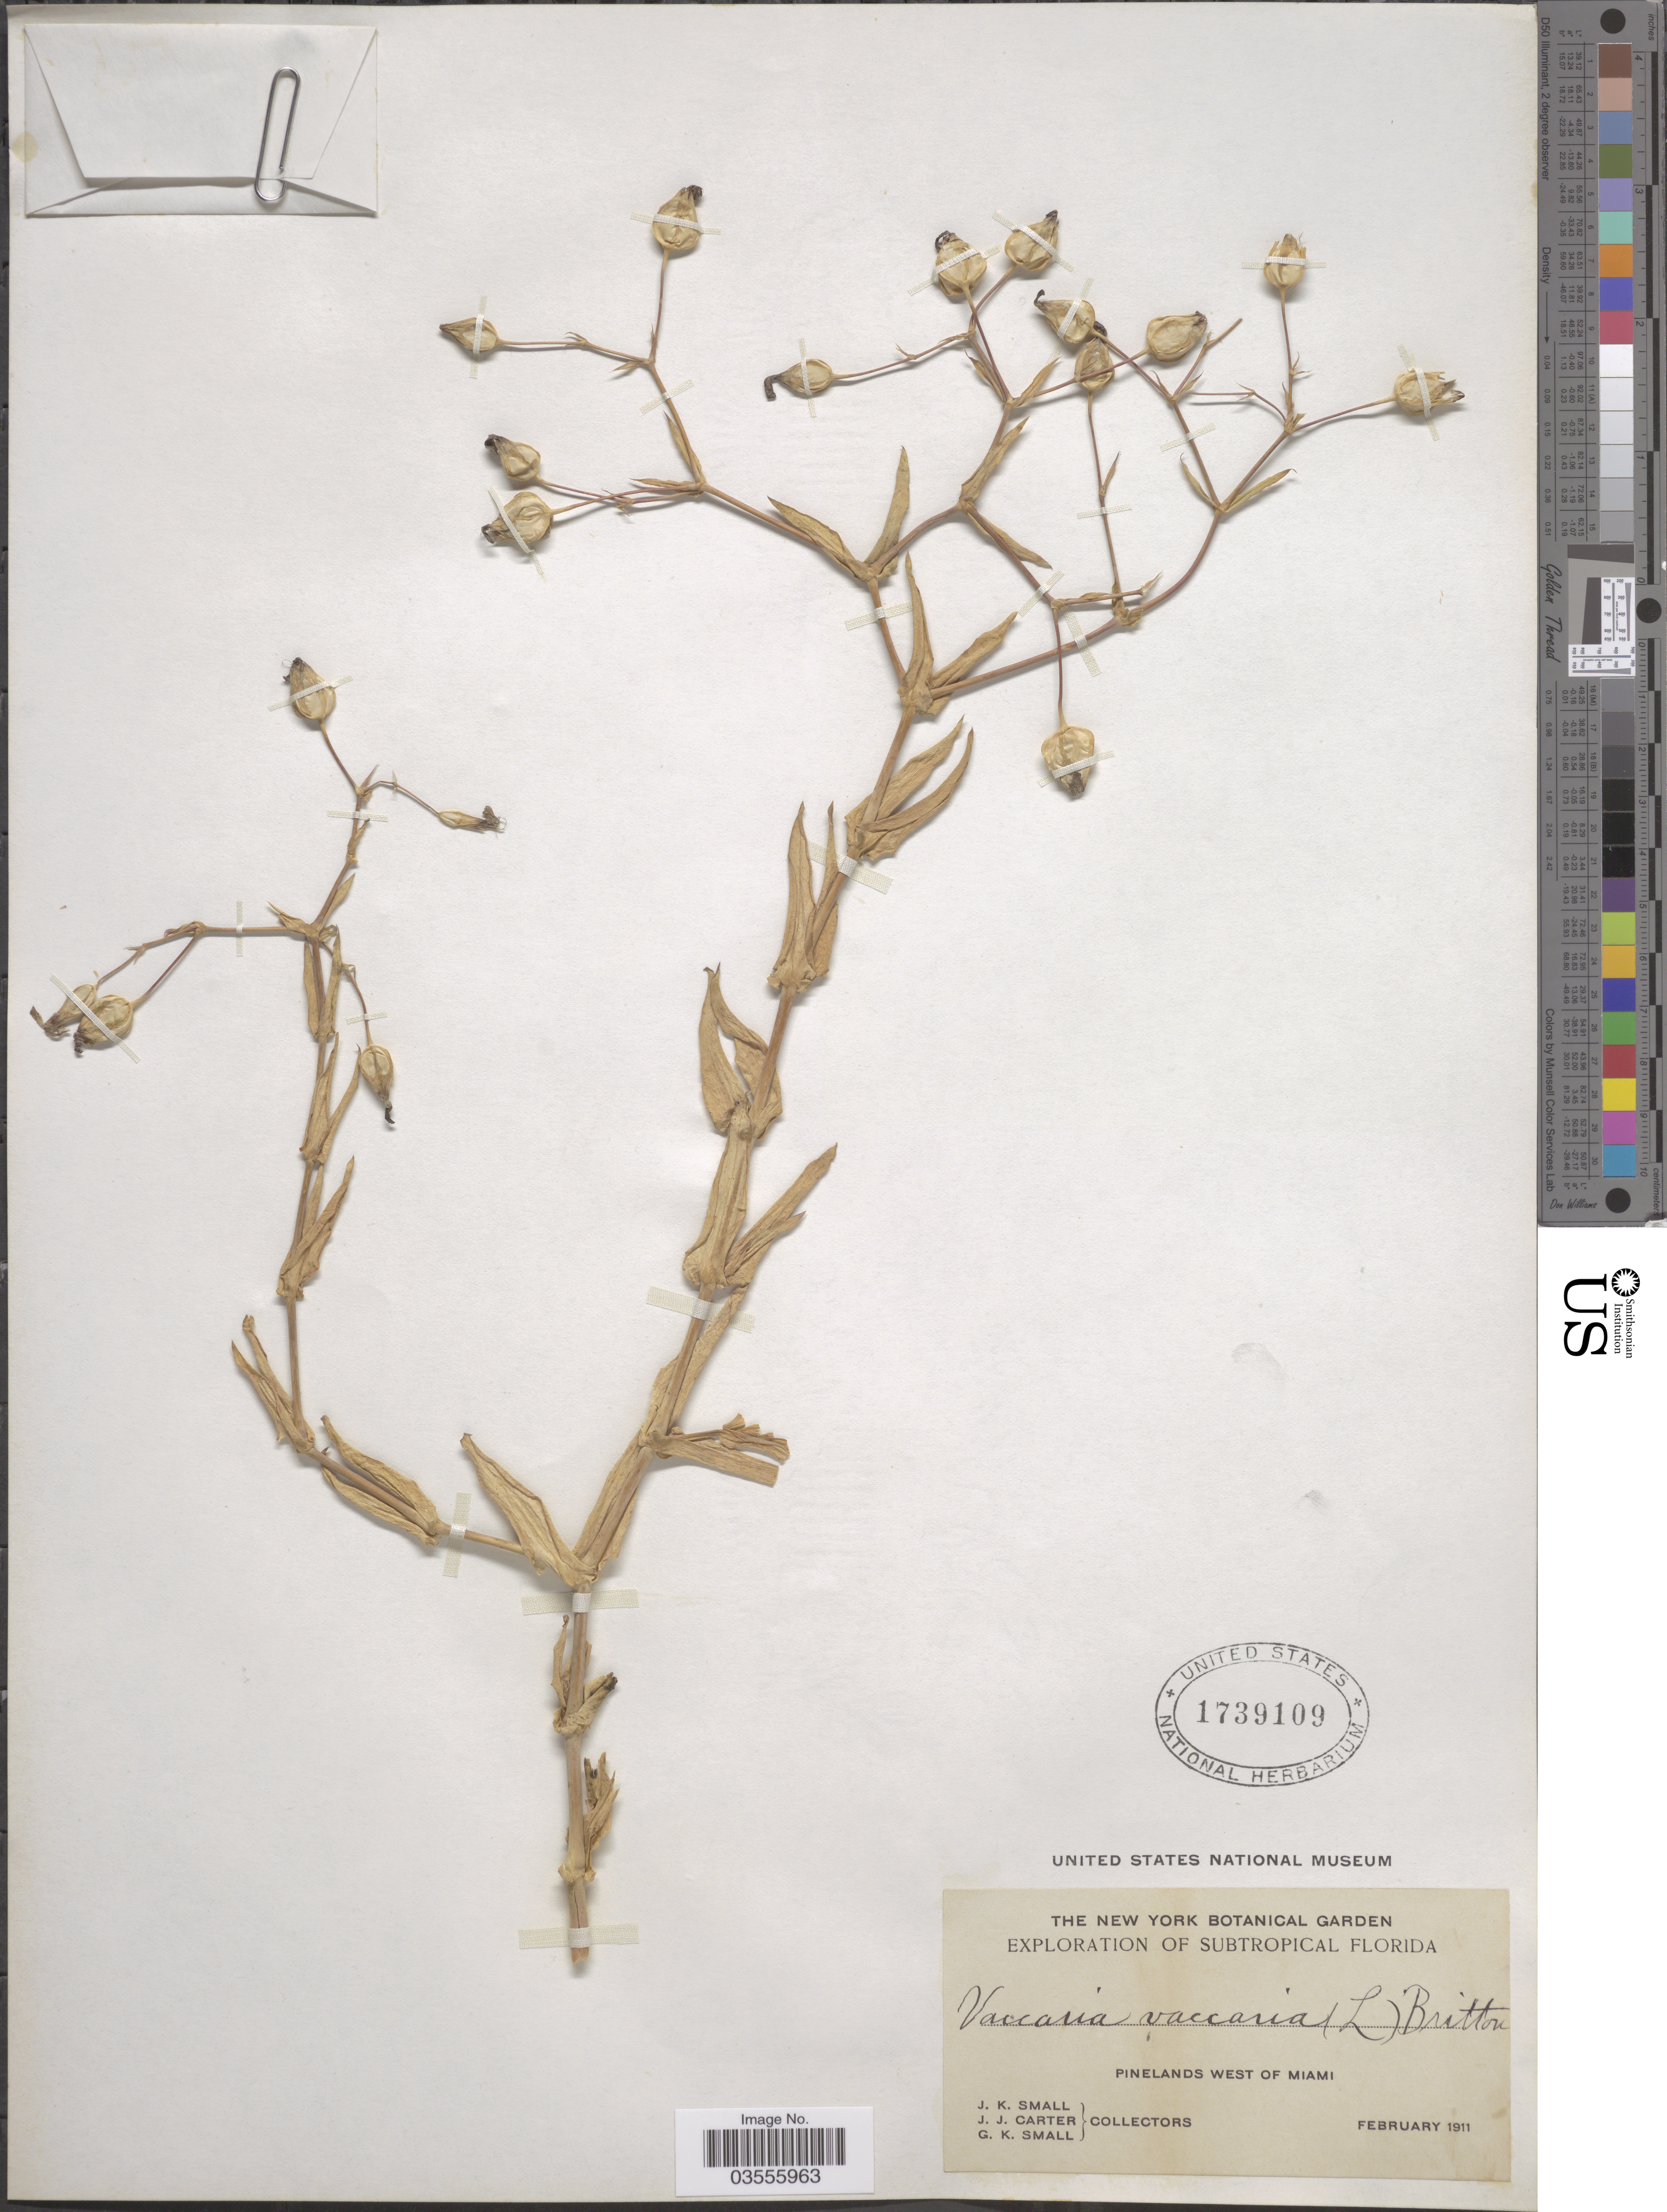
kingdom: Plantae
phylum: Tracheophyta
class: Magnoliopsida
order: Caryophyllales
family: Caryophyllaceae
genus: Vaccaria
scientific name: Vaccaria vaccaria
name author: (L.) Britton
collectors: J. K. Small, J. Carter & G. K. Small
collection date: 1911-02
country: United States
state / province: Florida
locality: Subtropical Florida. Pinelands west of Miami.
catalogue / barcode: US 1739109